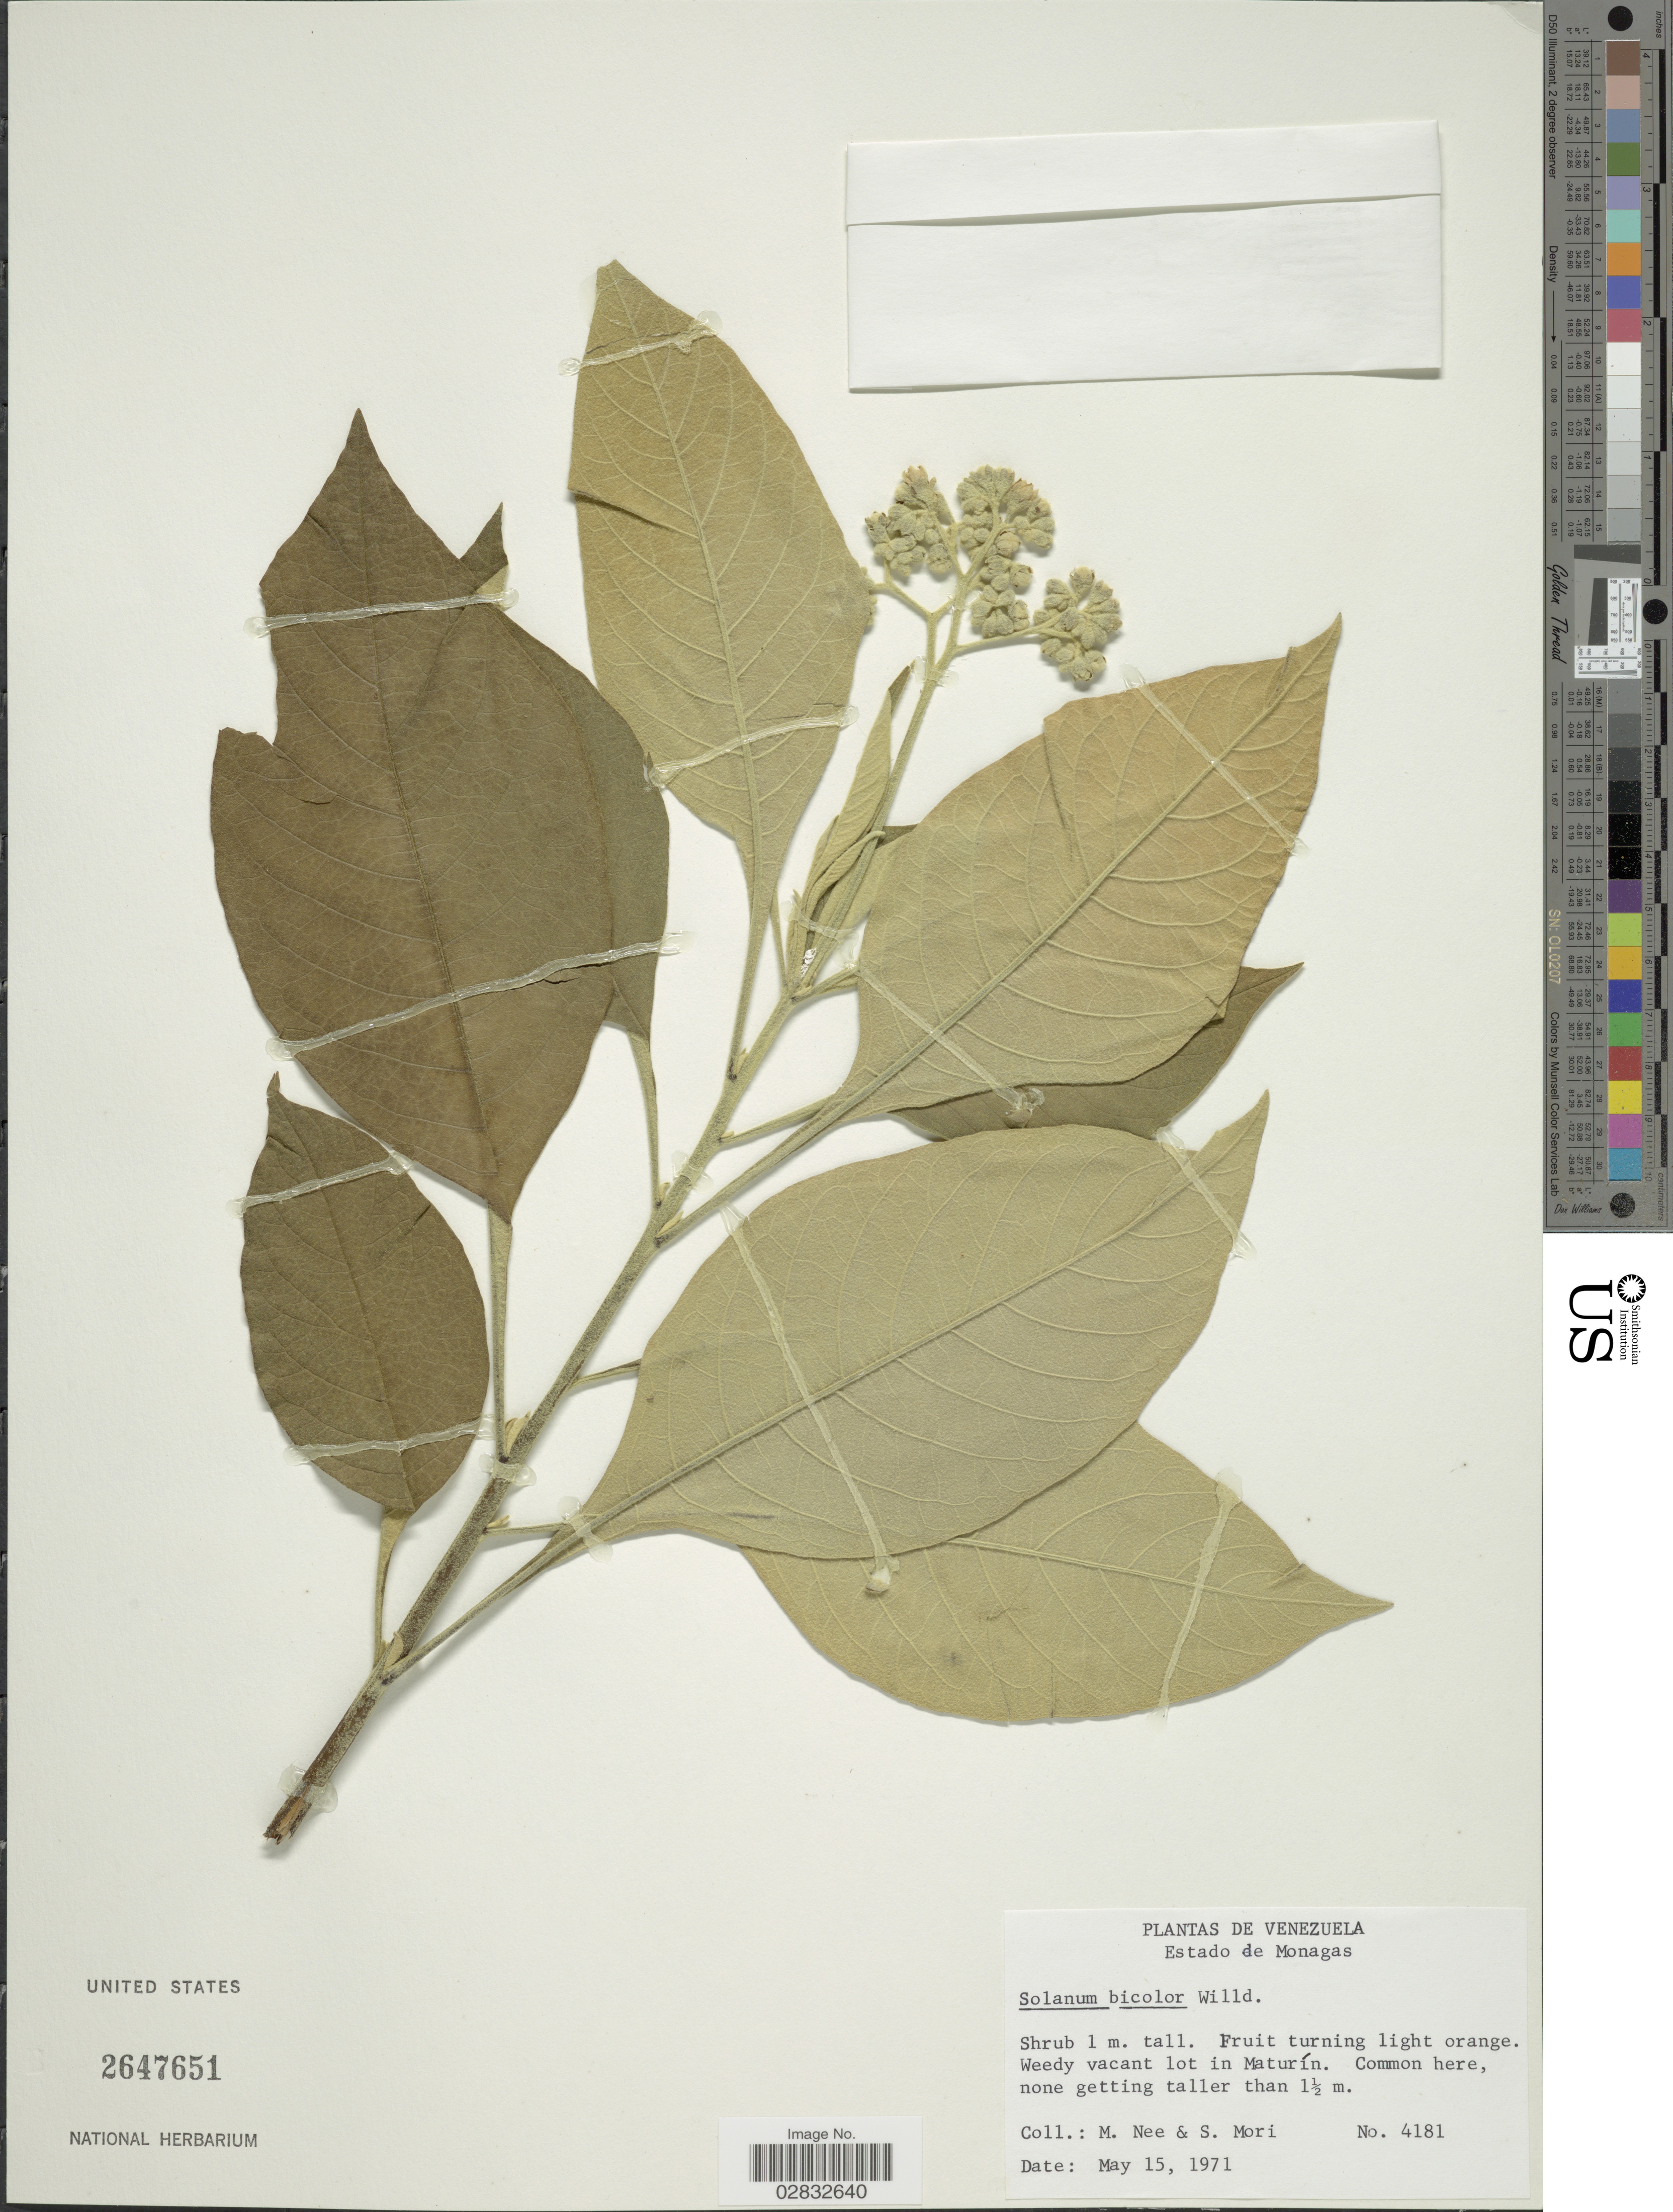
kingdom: Plantae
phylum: Tracheophyta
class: Magnoliopsida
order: Solanales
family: Solanaceae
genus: Solanum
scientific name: Solanum bicolor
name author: Willd. ex Roem. & Schult.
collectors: M. Nee & S. Mori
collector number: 4181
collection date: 1971-05-15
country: Venezuela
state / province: Monagas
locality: Weedy vacant lot in Maturín.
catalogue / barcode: US 2647651